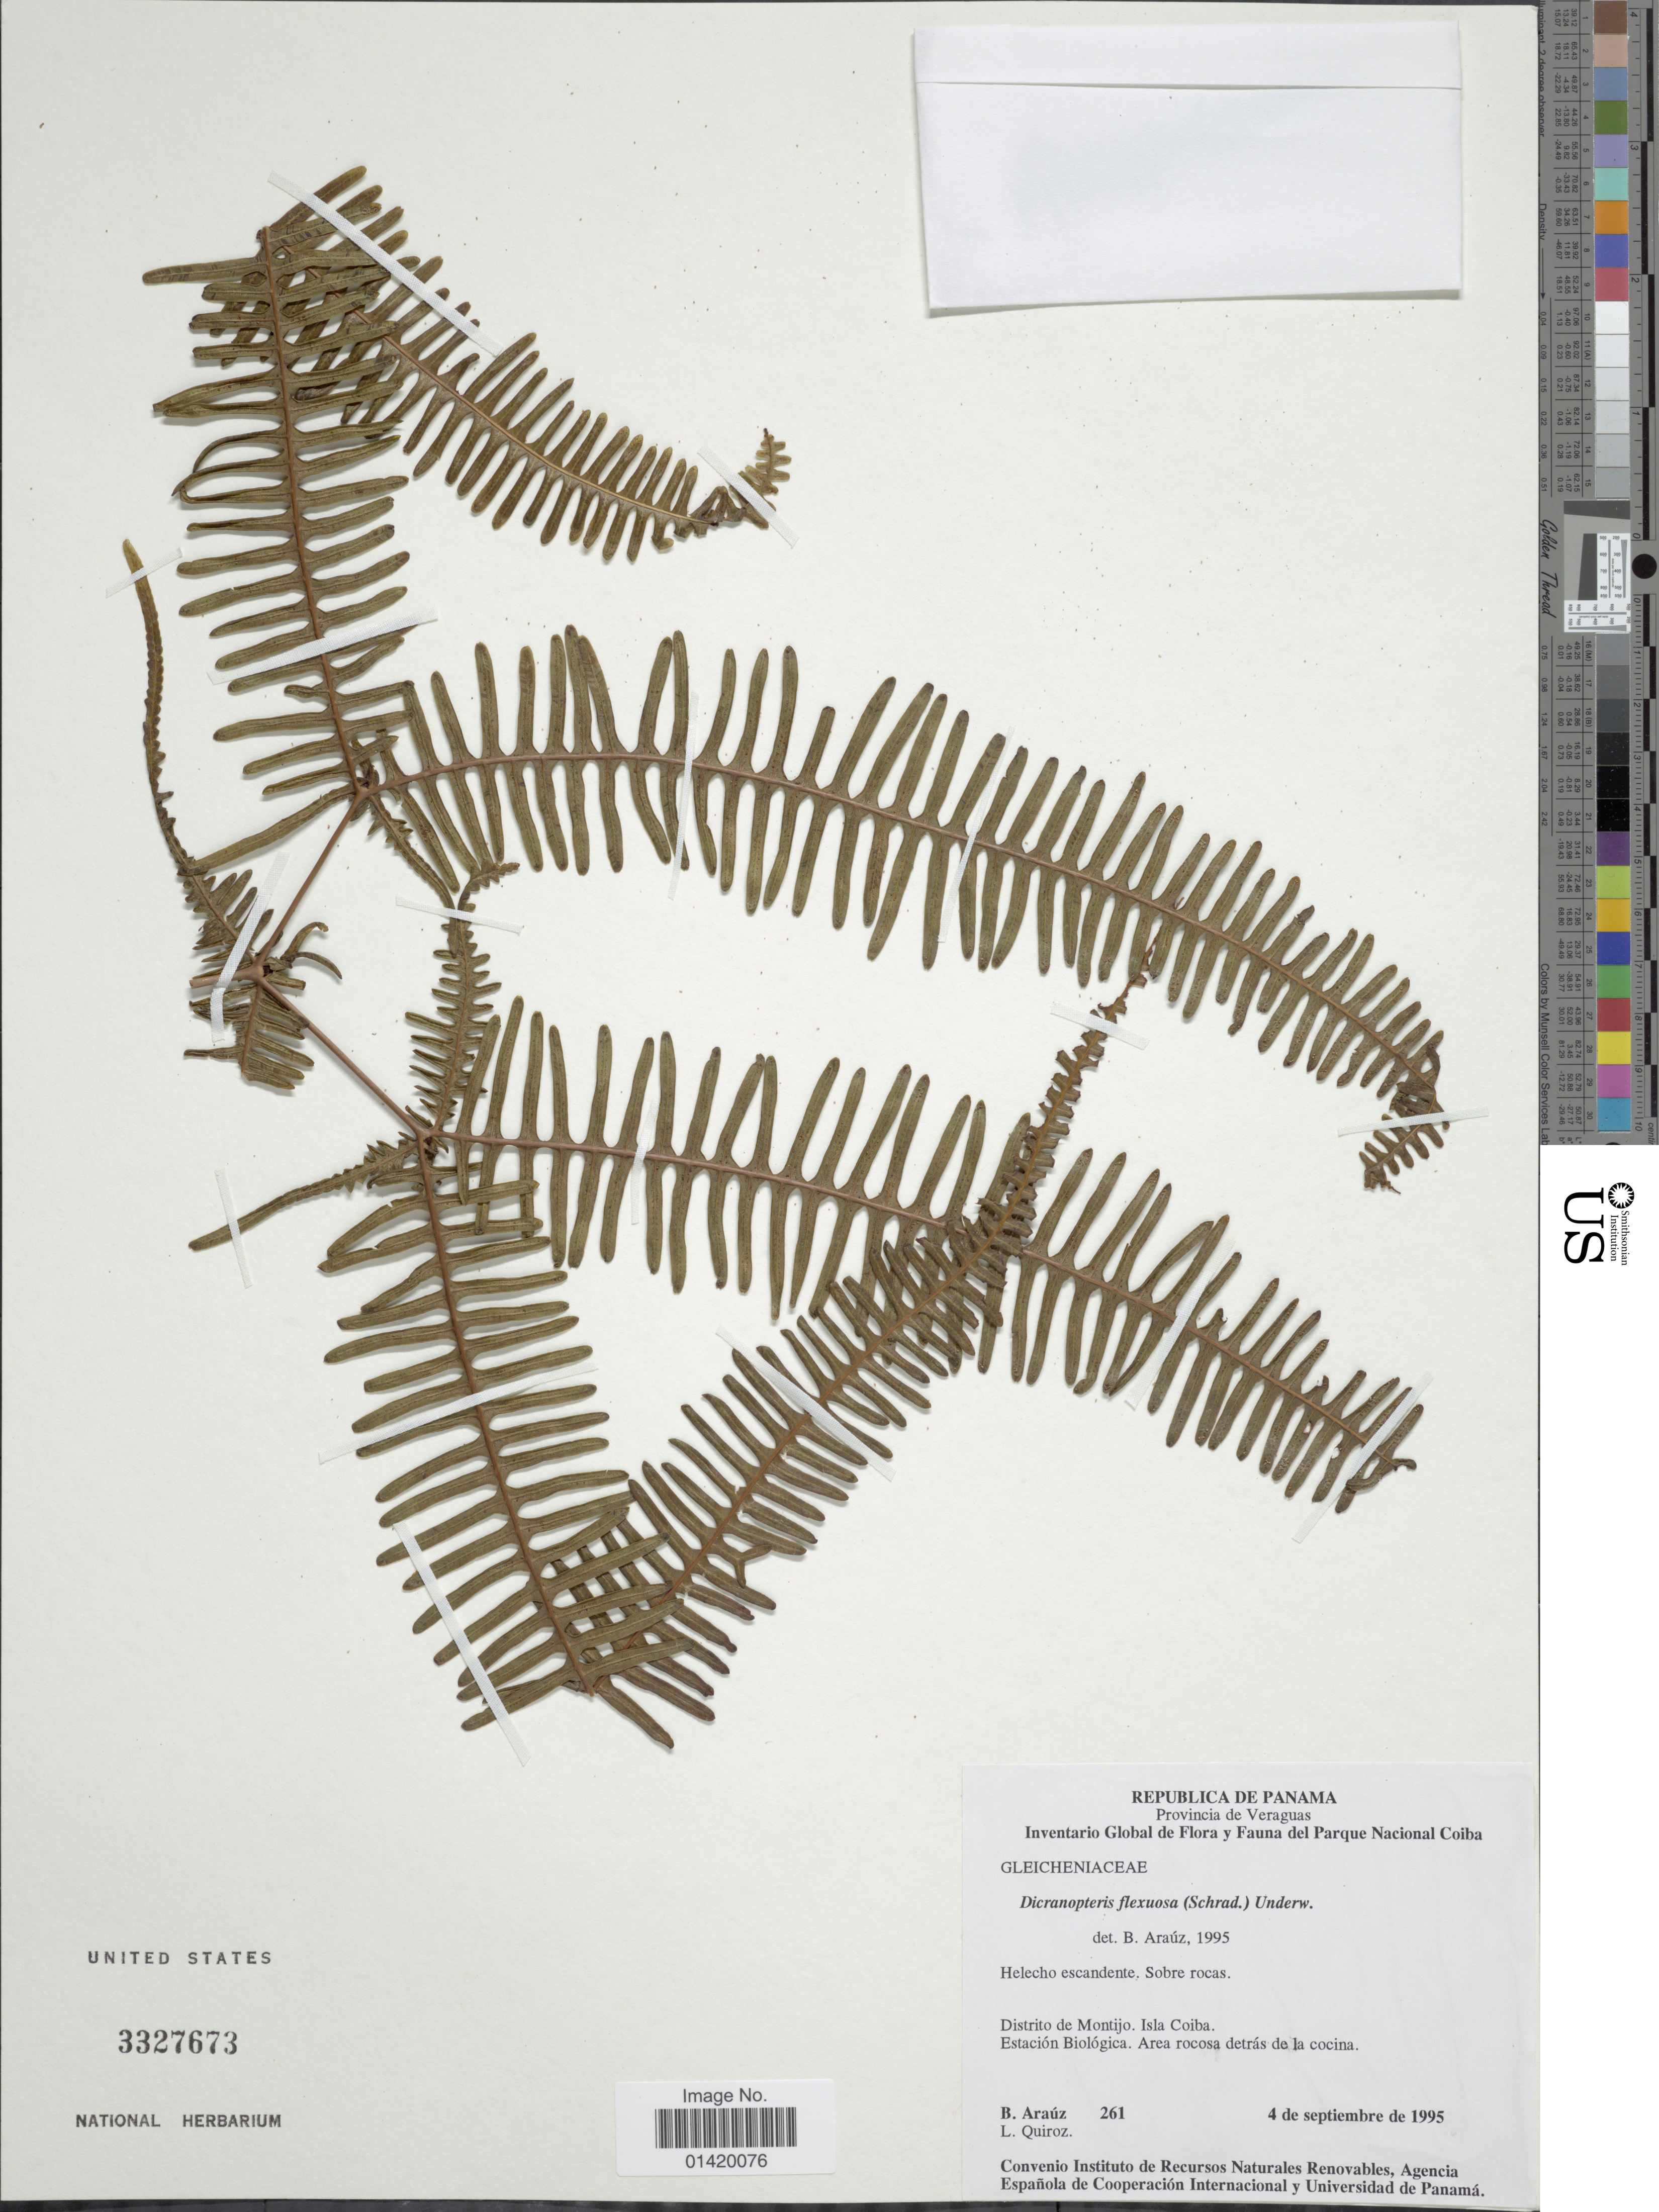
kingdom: Plantae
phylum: Tracheophyta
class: Polypodiopsida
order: Gleicheniales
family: Gleicheniaceae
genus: Dicranopteris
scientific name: Dicranopteris flexuosa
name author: (Schrad.) Underw.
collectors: B. Araúz & L. Quiroz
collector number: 261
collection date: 1995-09-04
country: Panama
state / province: Veraguas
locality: Distrito de Montijo, Isla Coiba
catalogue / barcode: US 3327673